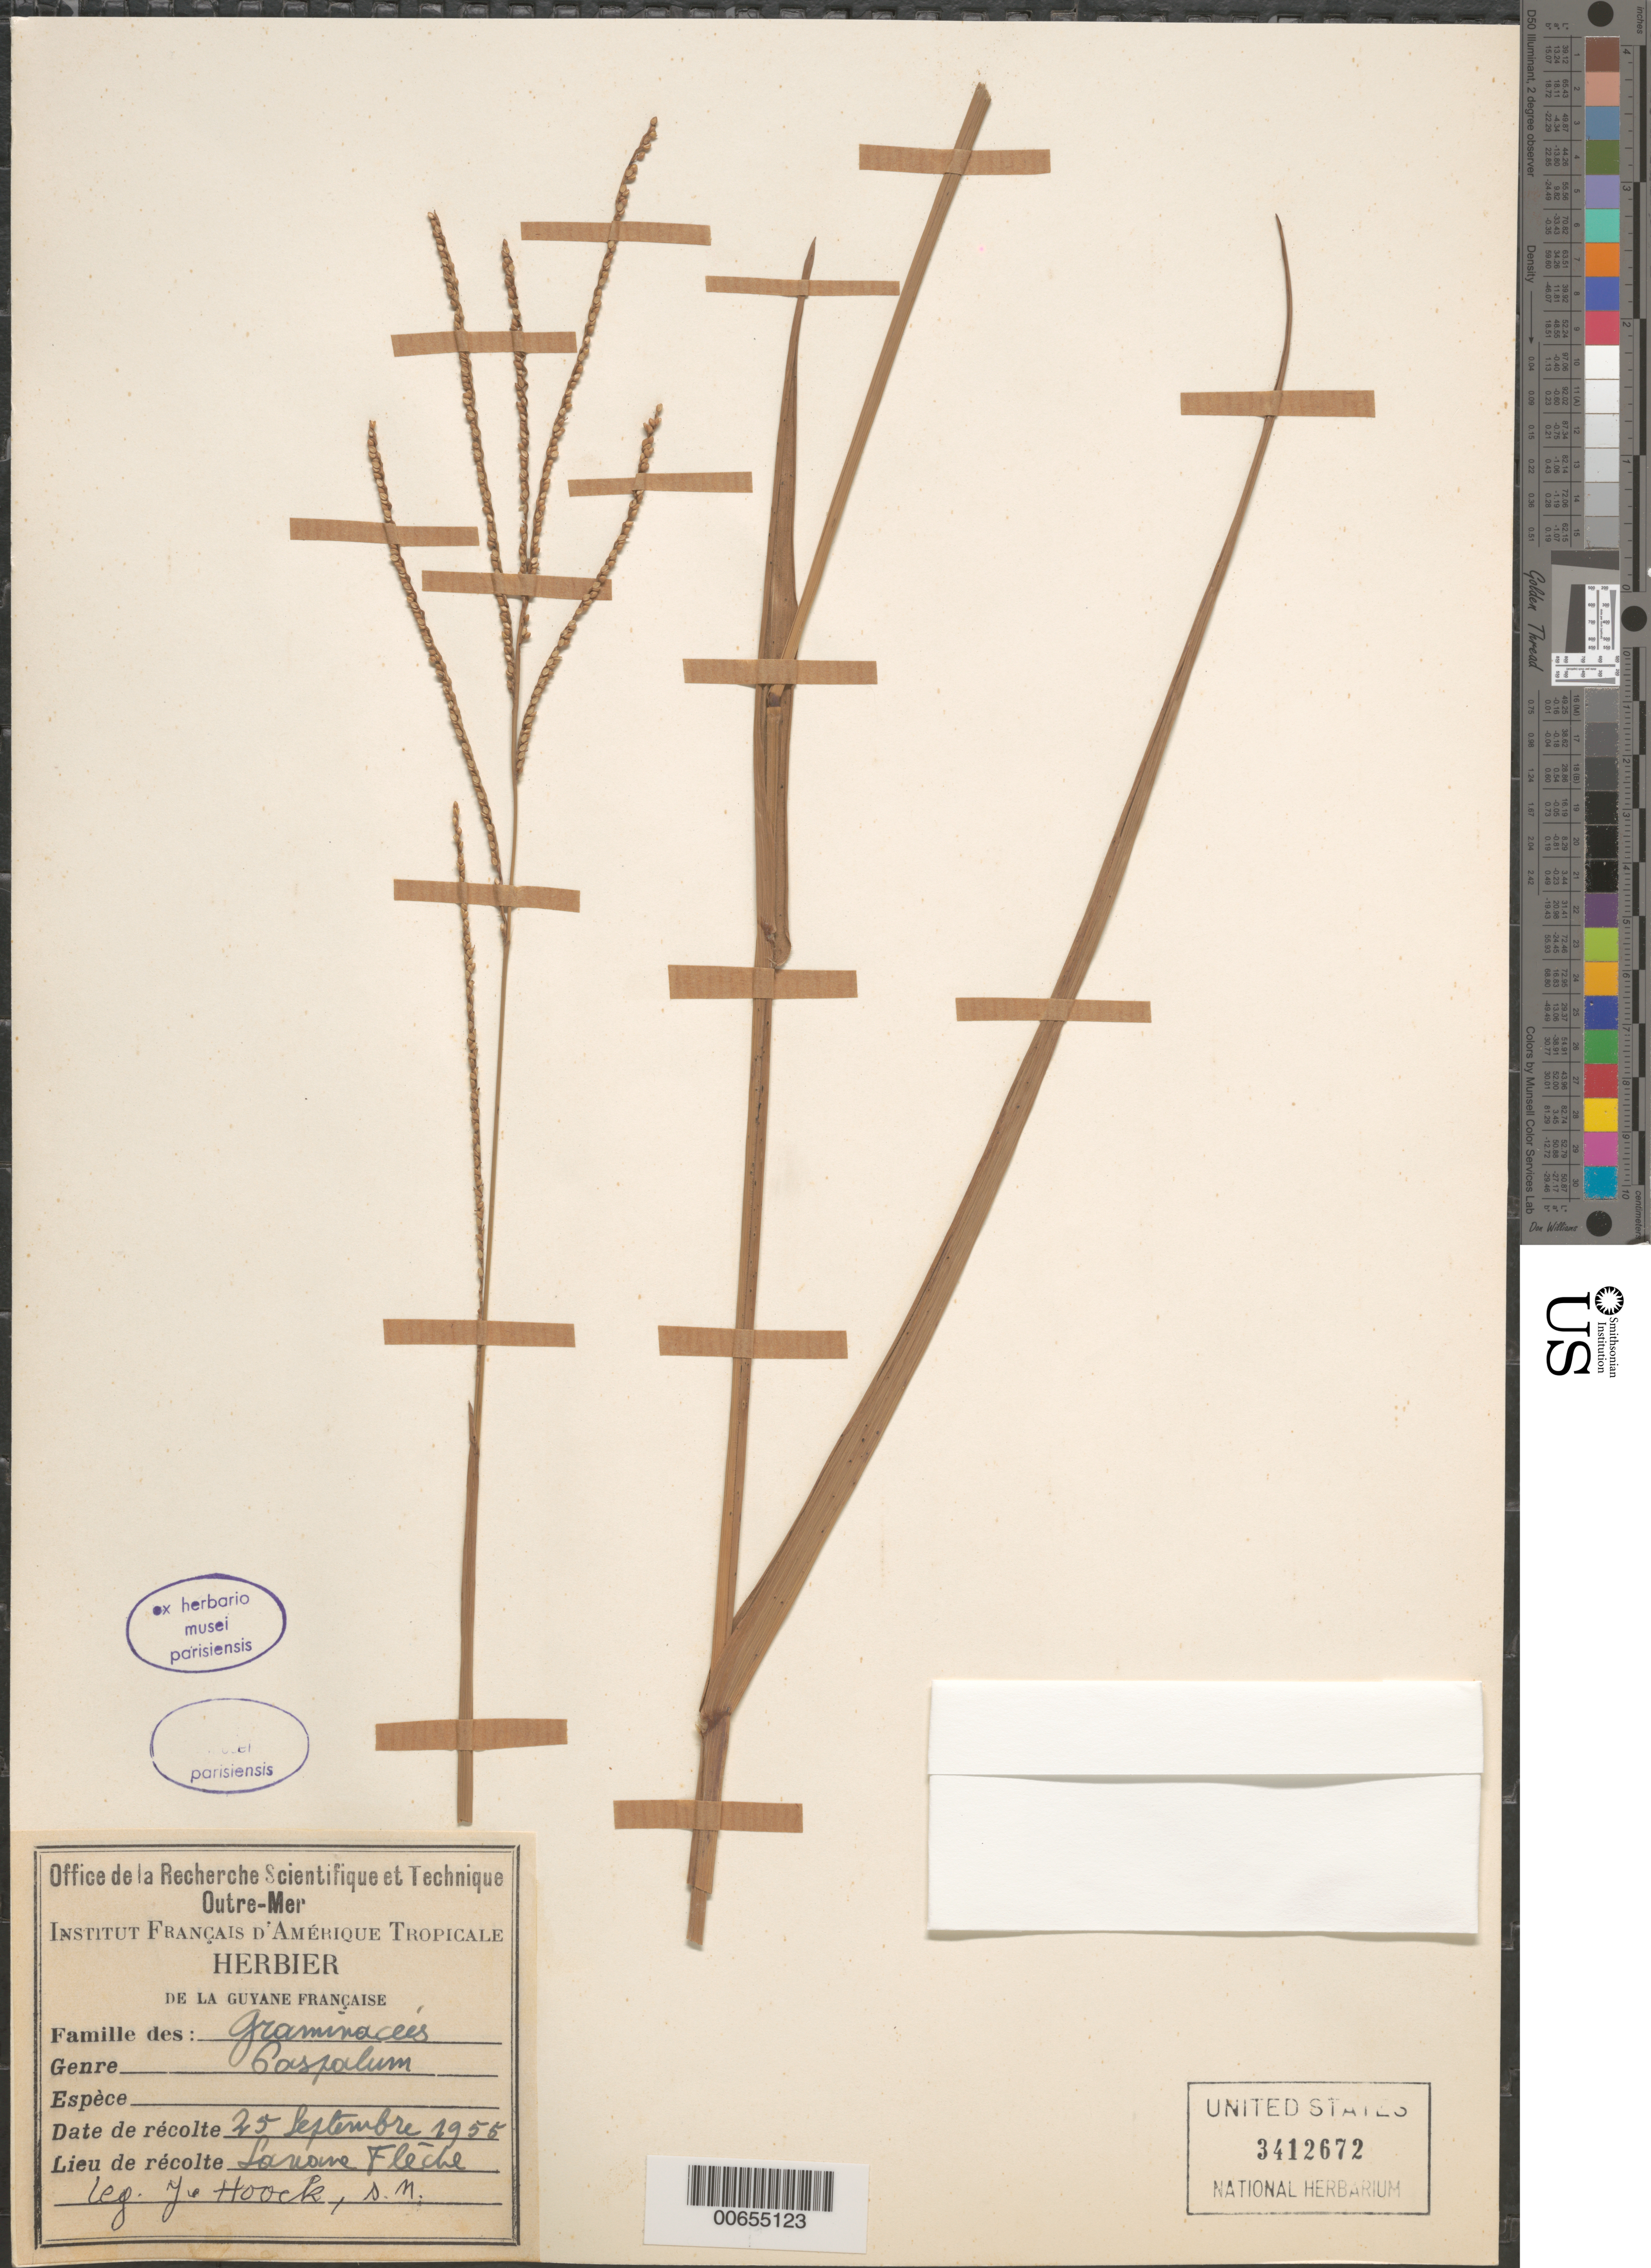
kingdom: Plantae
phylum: Tracheophyta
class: Liliopsida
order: Poales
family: Poaceae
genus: Paspalum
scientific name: Paspalum sp.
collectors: J. Hoock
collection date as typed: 25-Sep-55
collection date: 1955-09-25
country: French Guiana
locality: Savane Flèche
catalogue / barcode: US 3412672